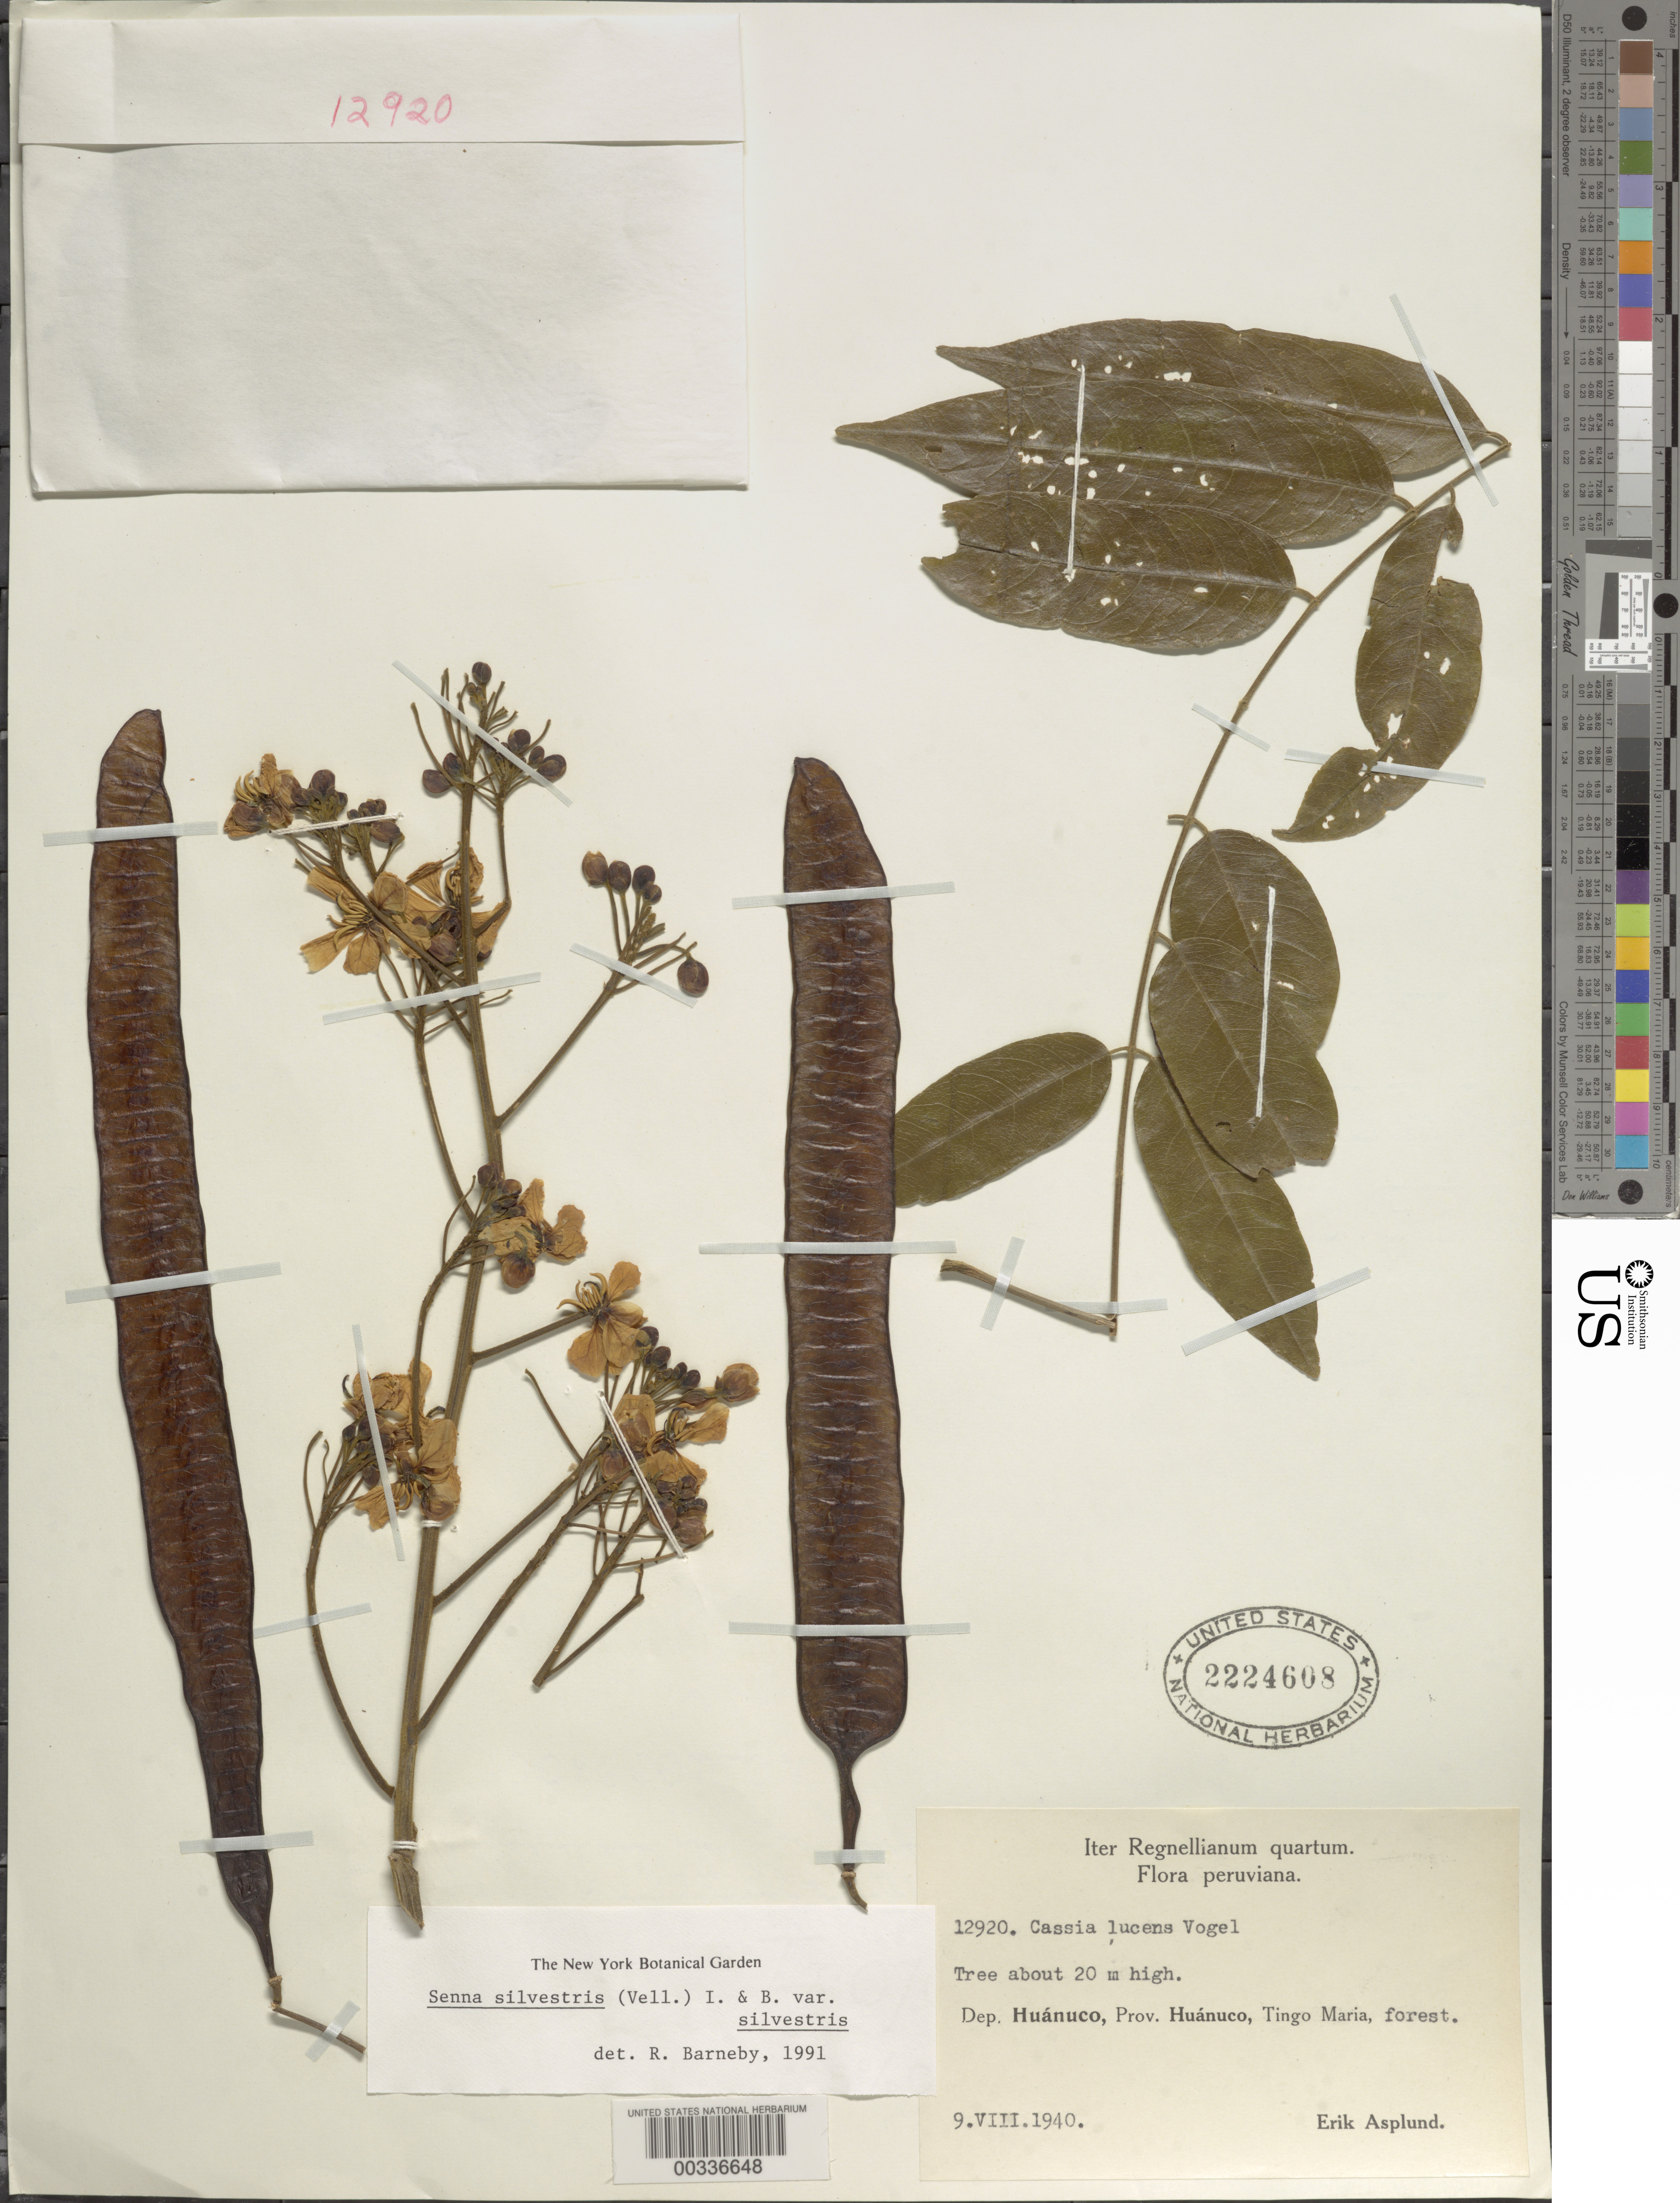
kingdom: Plantae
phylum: Tracheophyta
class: Magnoliopsida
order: Fabales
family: Fabaceae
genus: Senna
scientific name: Senna silvestris var. silvestris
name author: (Vell.) H.S. Irwin & Barneby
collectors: E. Asplund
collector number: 12920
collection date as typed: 09 Aug 1940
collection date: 1940-08-09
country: Peru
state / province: Huánuco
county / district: Leoncio Prado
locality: Tingo María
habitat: Forest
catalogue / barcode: US 2224608